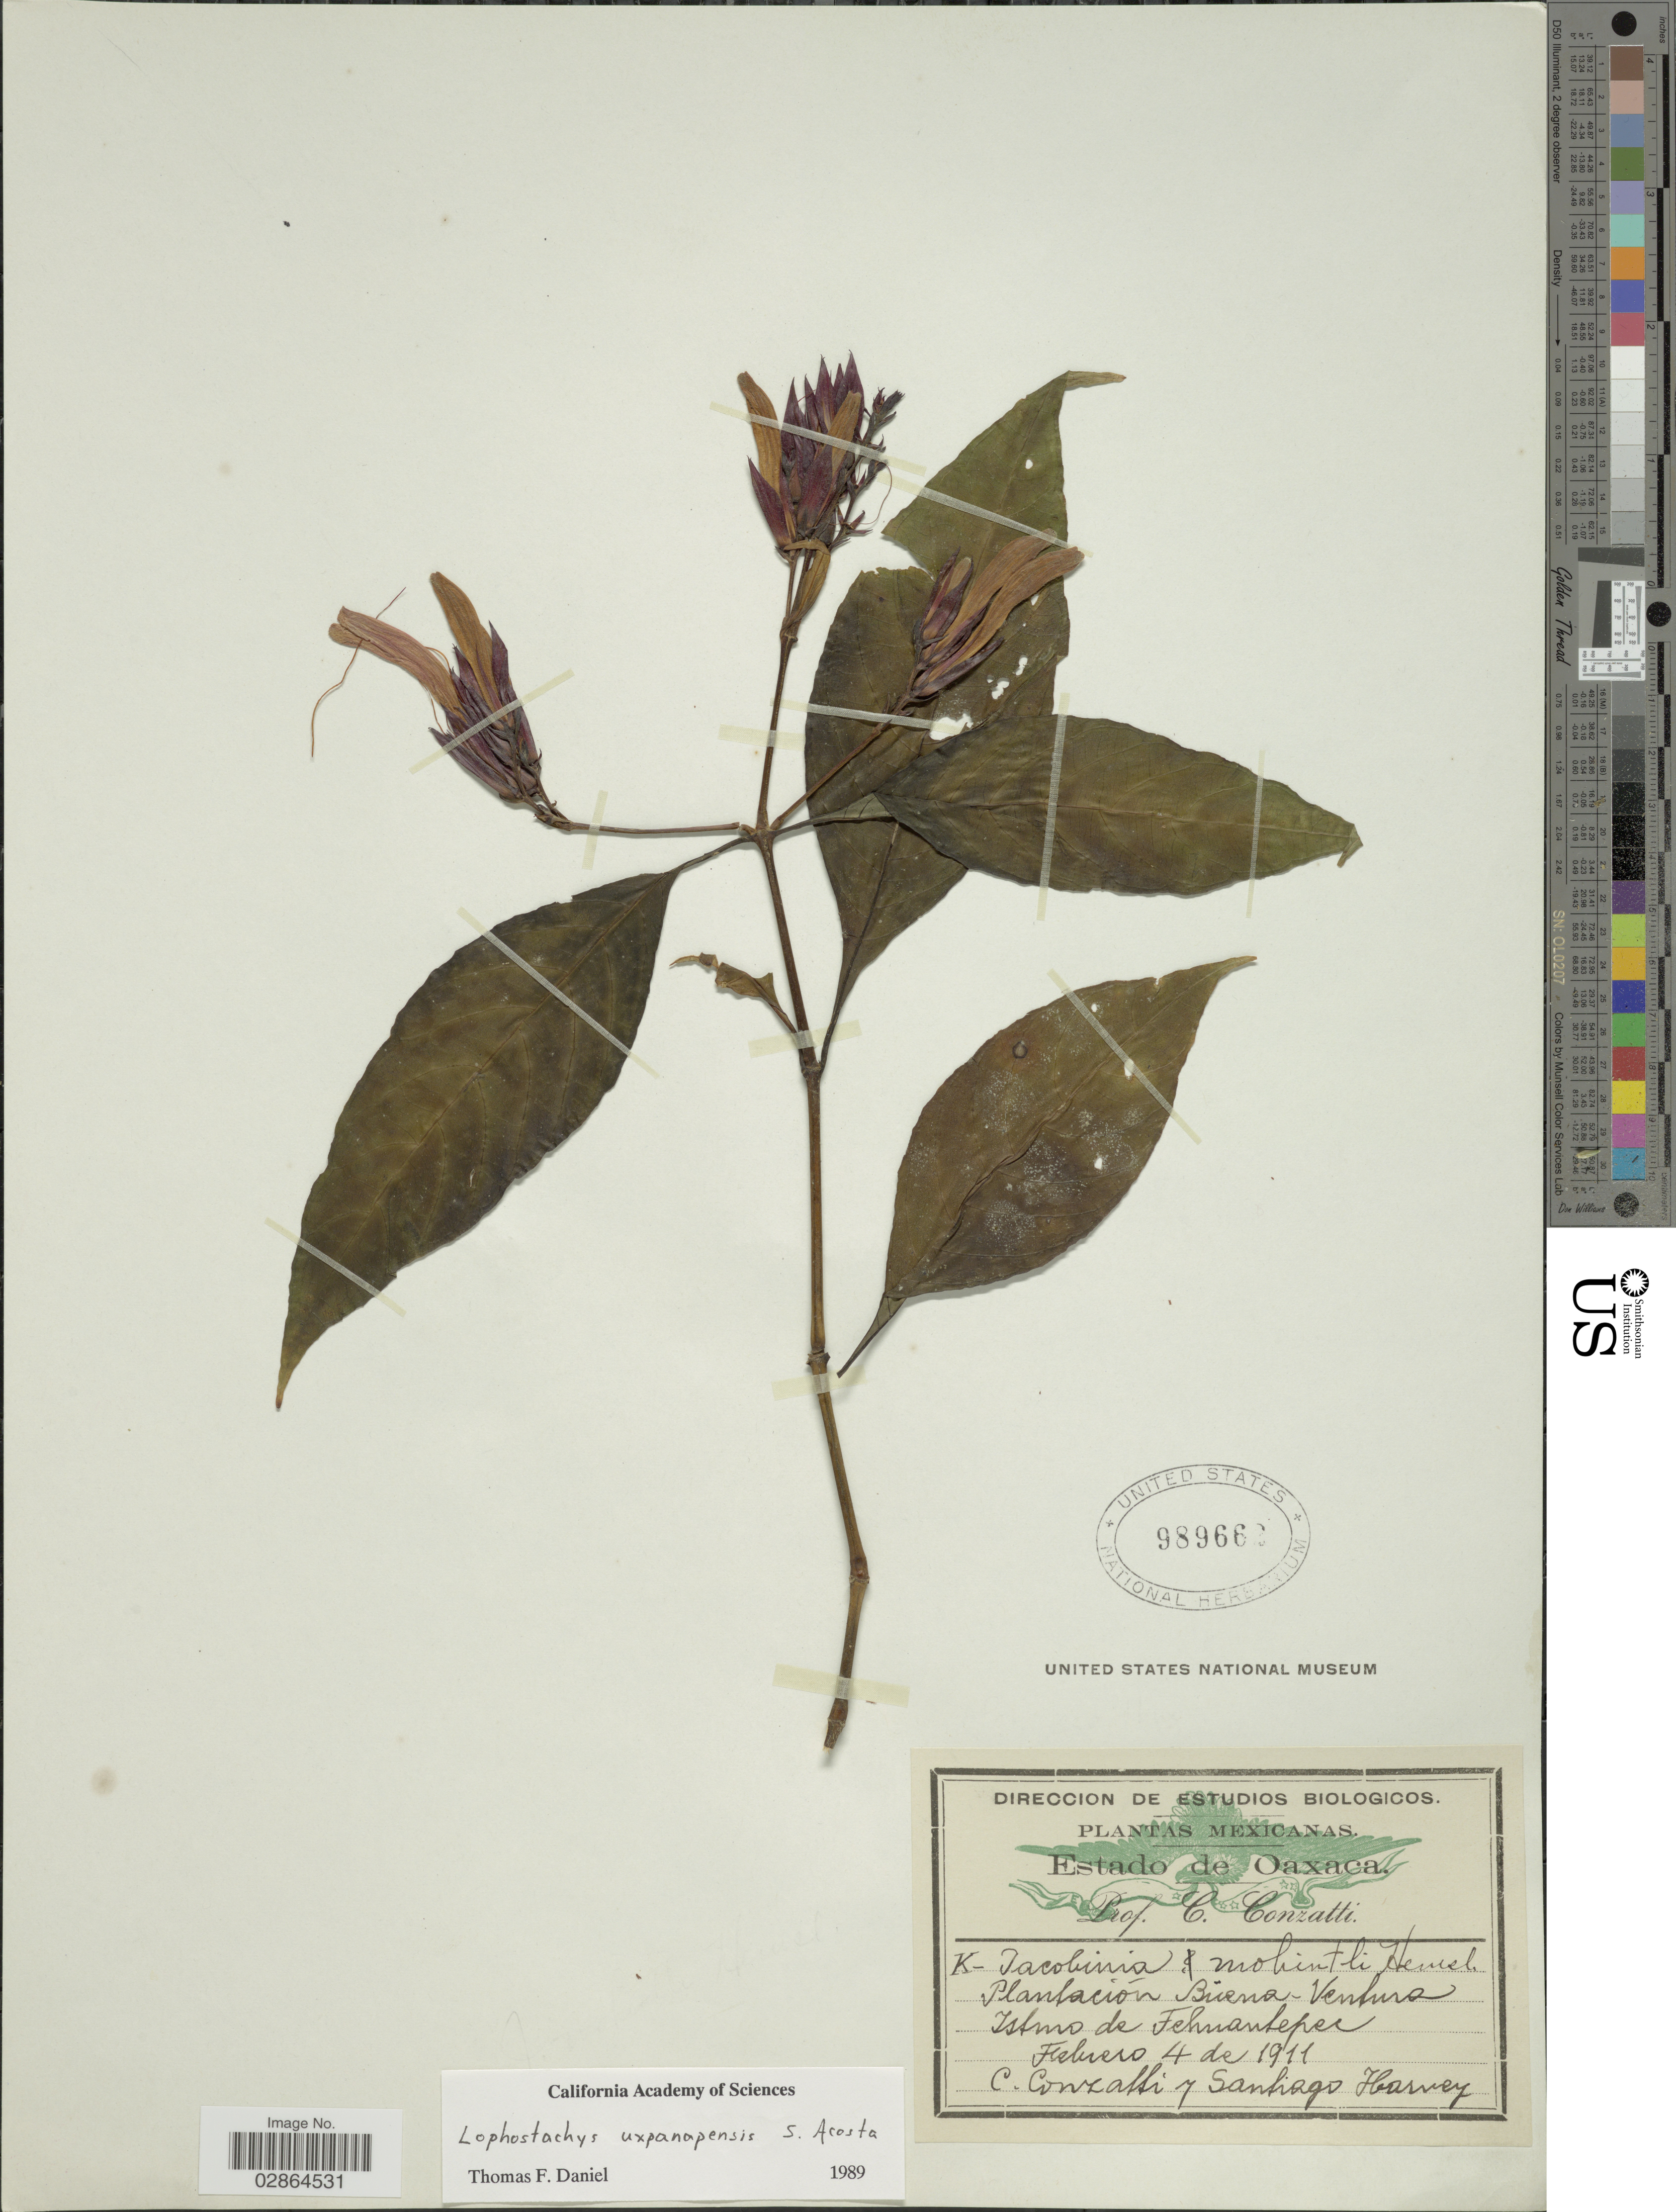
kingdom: Plantae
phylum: Tracheophyta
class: Magnoliopsida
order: Lamiales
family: Acanthaceae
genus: Lophostachys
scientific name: Lophostachys uxpanapensis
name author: Acosta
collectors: C. Conzatti & S. Harvey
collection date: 1911-02-04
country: Mexico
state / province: Oaxaca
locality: Plantación Buena-Ventura. Intmo de Tehuantepec.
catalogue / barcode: US 989662